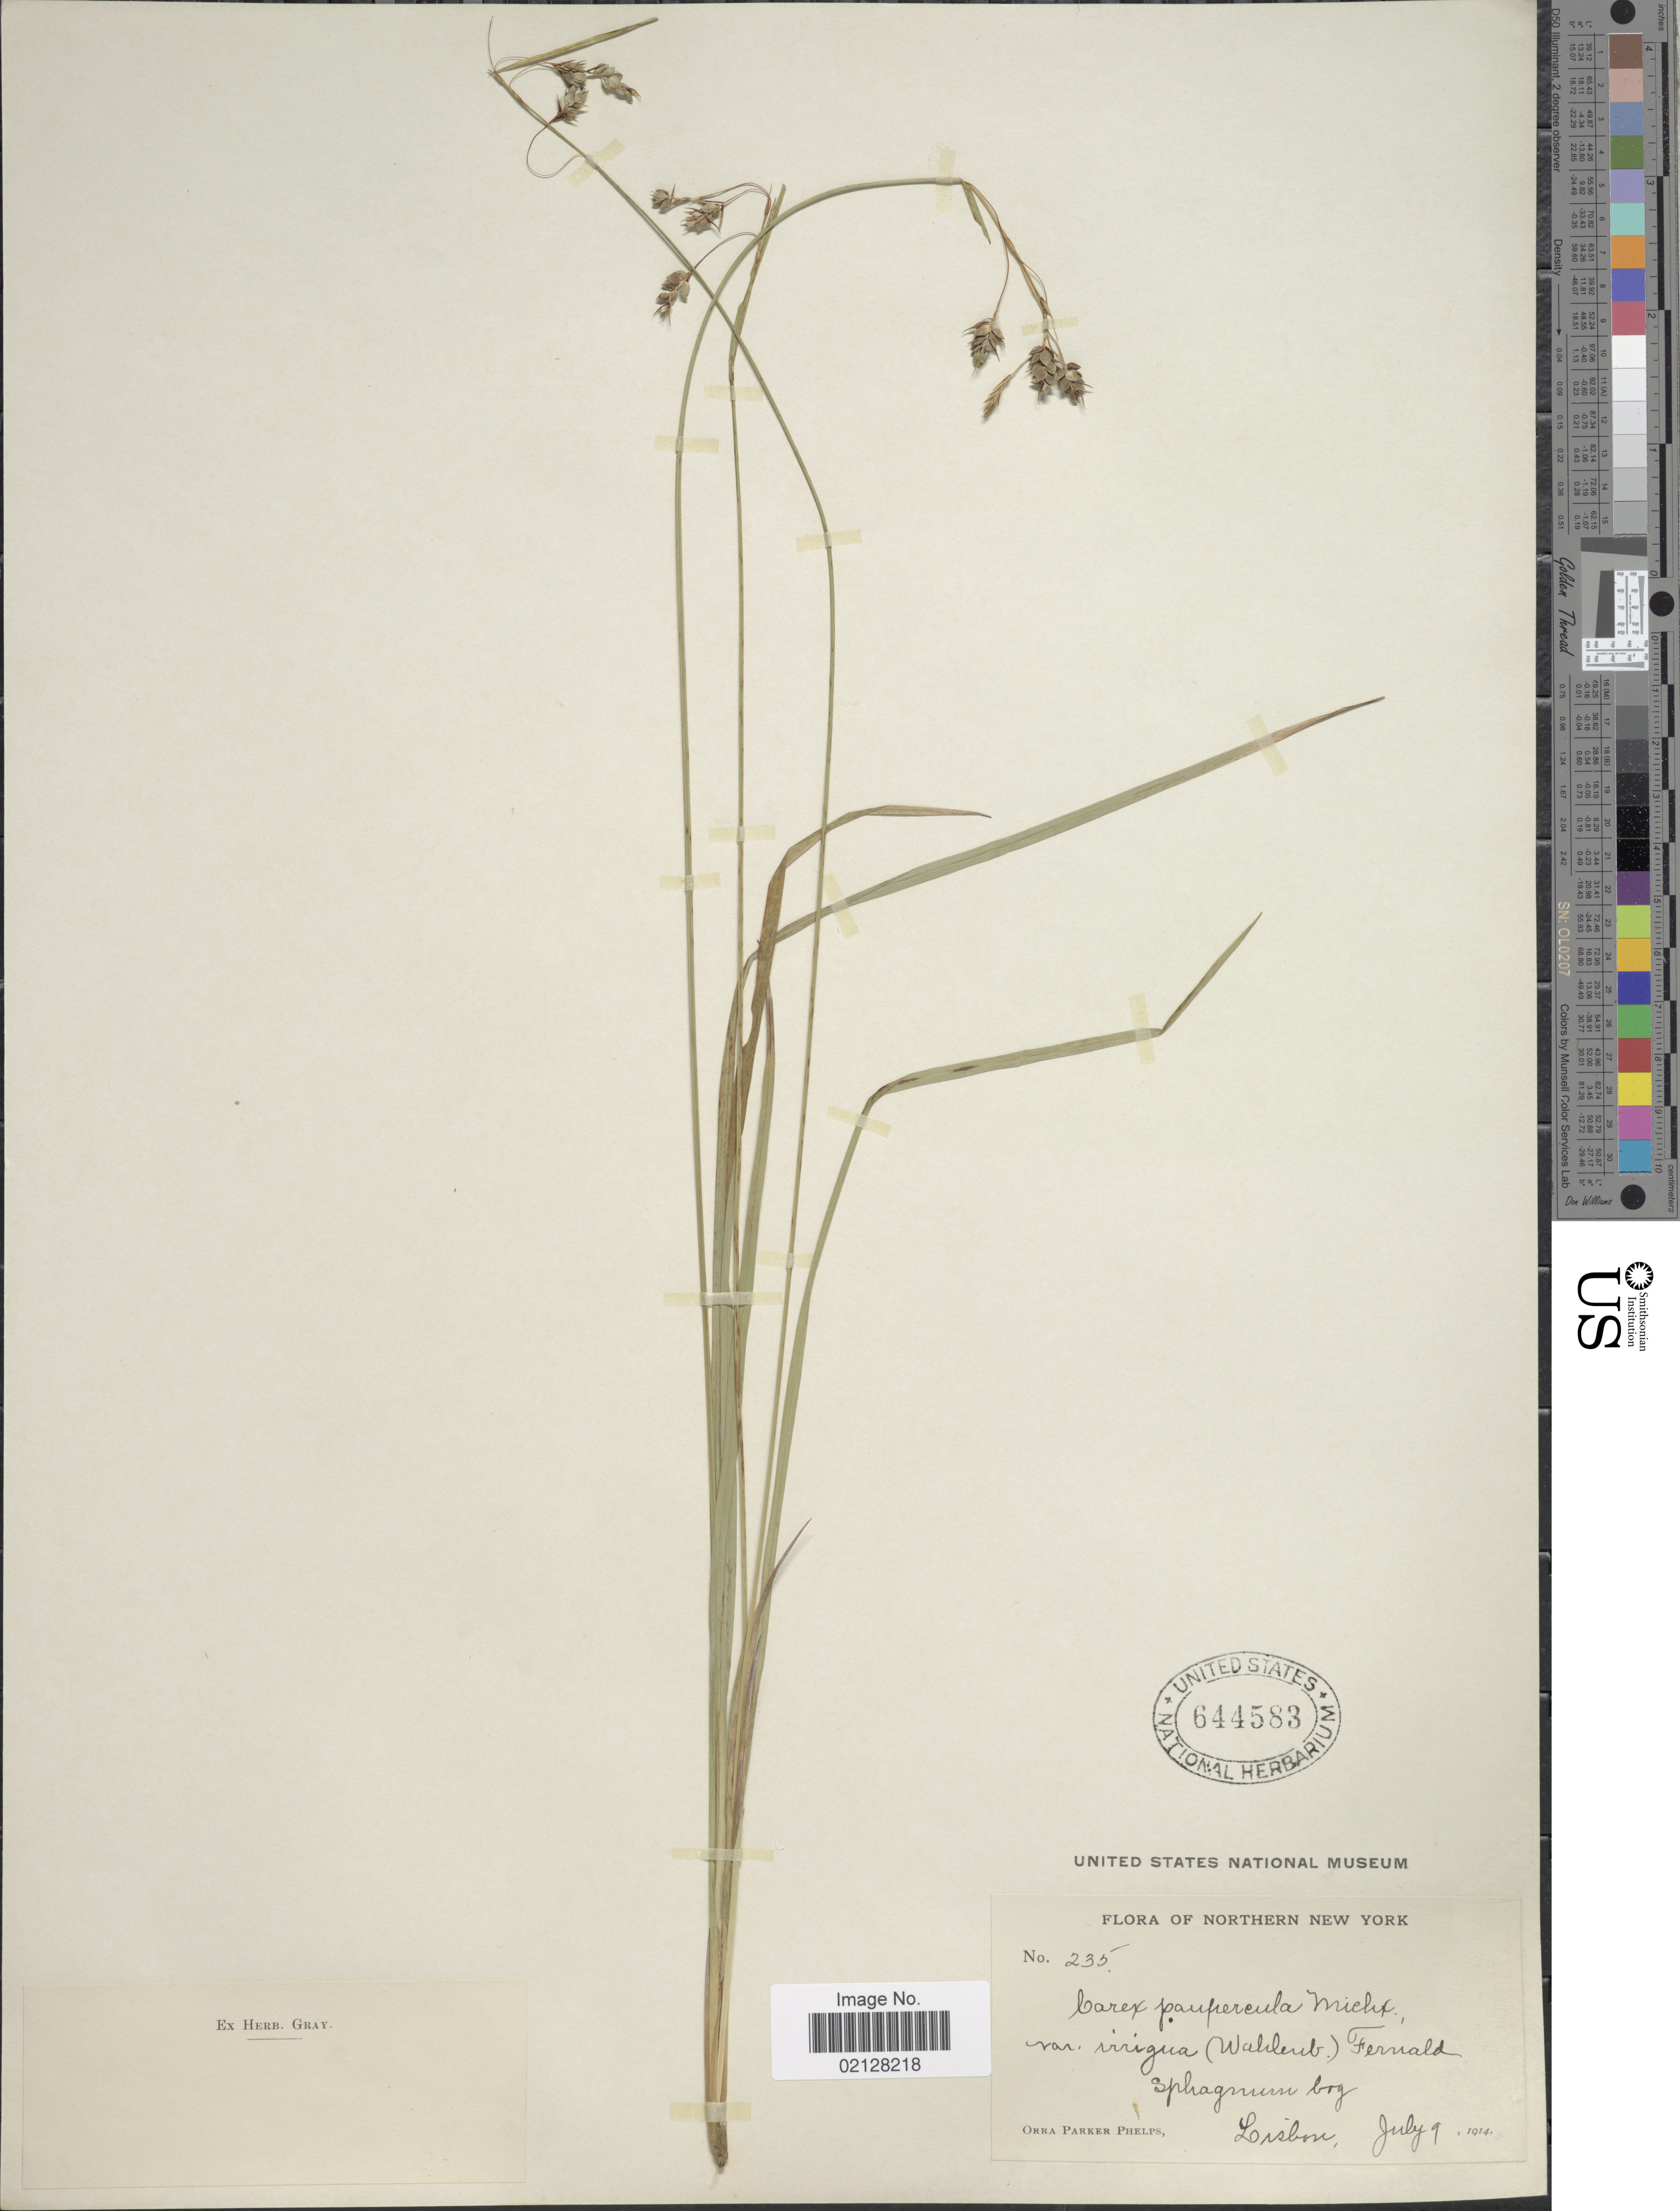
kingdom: Plantae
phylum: Tracheophyta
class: Liliopsida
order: Poales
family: Cyperaceae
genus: Carex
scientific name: Carex magellanica subsp. irrigua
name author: (Wahlenb.) Hiitonen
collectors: O. P. Phelps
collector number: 235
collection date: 1914-07-09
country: United States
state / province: New York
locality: Northern New York. Sphagnum bog, Lisbon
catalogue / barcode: US 644583